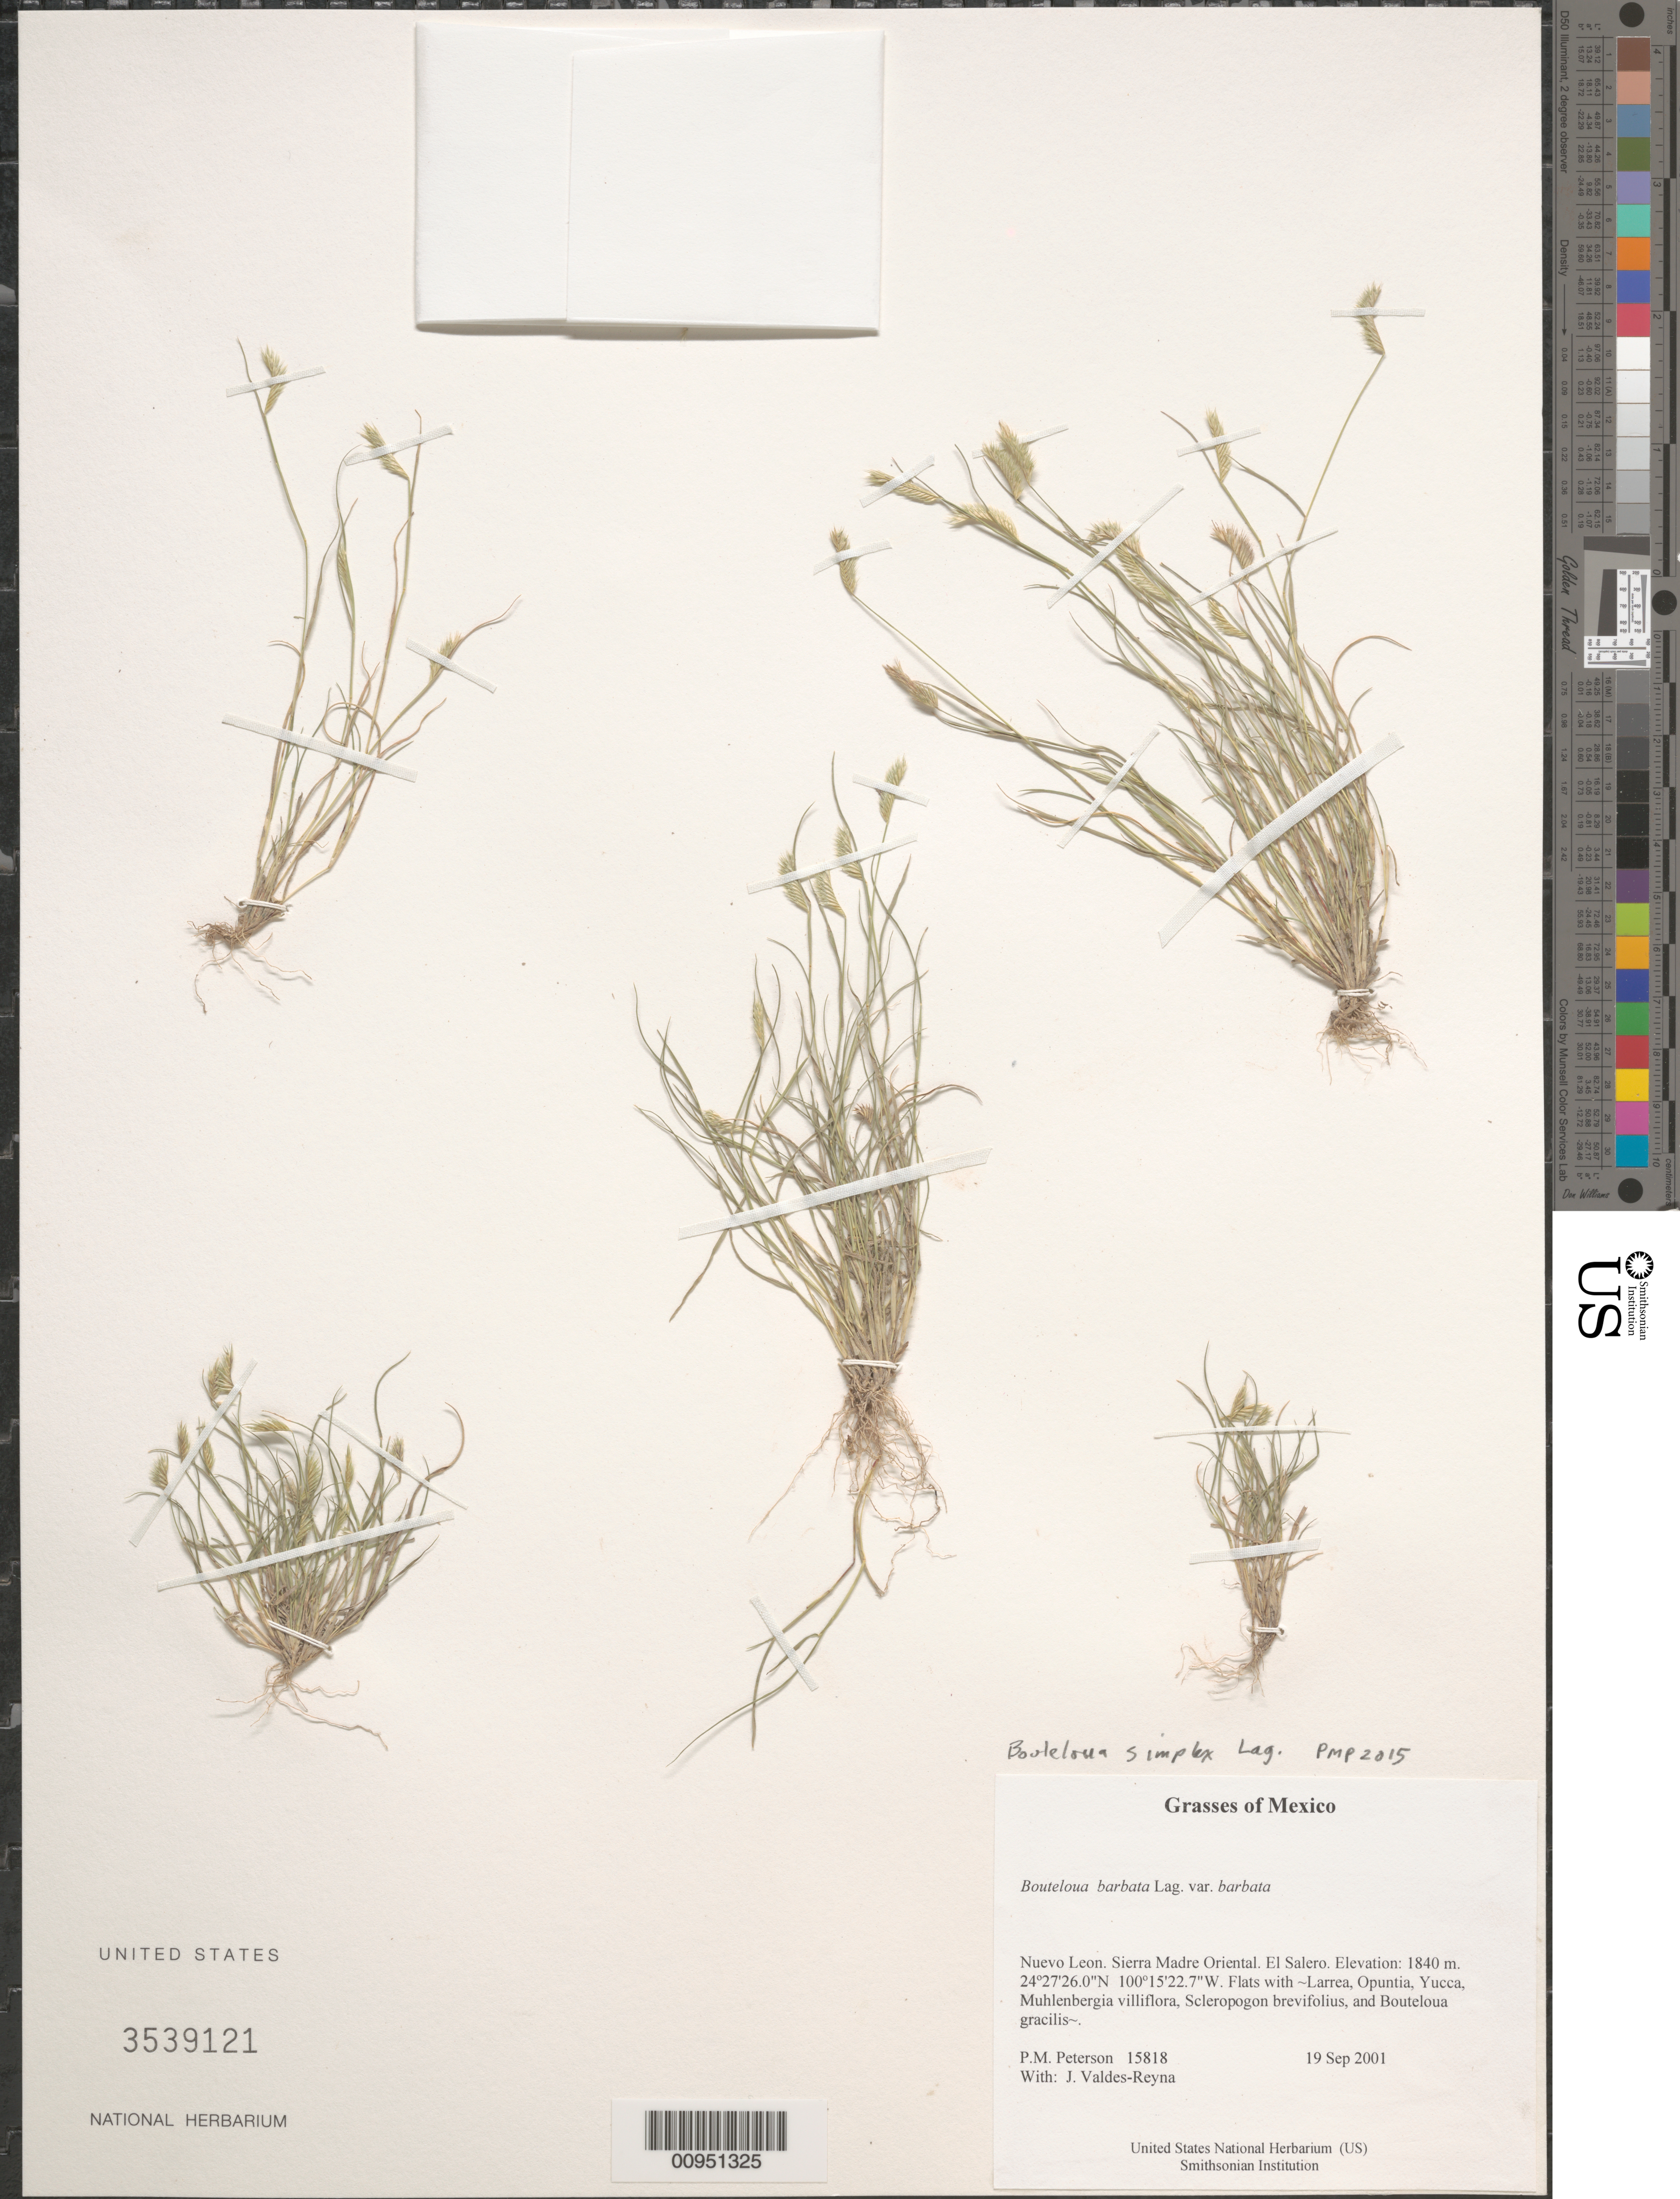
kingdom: Plantae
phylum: Tracheophyta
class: Liliopsida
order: Poales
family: Poaceae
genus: Bouteloua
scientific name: Bouteloua simplex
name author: Lag.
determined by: Peterson, Paul M., (BOT), Smithsonian Institution - National Museum of Natural History (UNITED STATES)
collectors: P. M. Peterson & J. Valdés-Reyna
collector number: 15818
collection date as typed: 19 Sep 2001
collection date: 2001-09-19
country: Mexico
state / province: Nuevo León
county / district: Sierra Madre Oriental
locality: El Salero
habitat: Flats with ~Larrea, Opuntia, Yucca, Muhlenbergia villiflora, Scleropogon brevifolius, and Bouteloua gracilis~.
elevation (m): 1840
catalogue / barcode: US 3539121